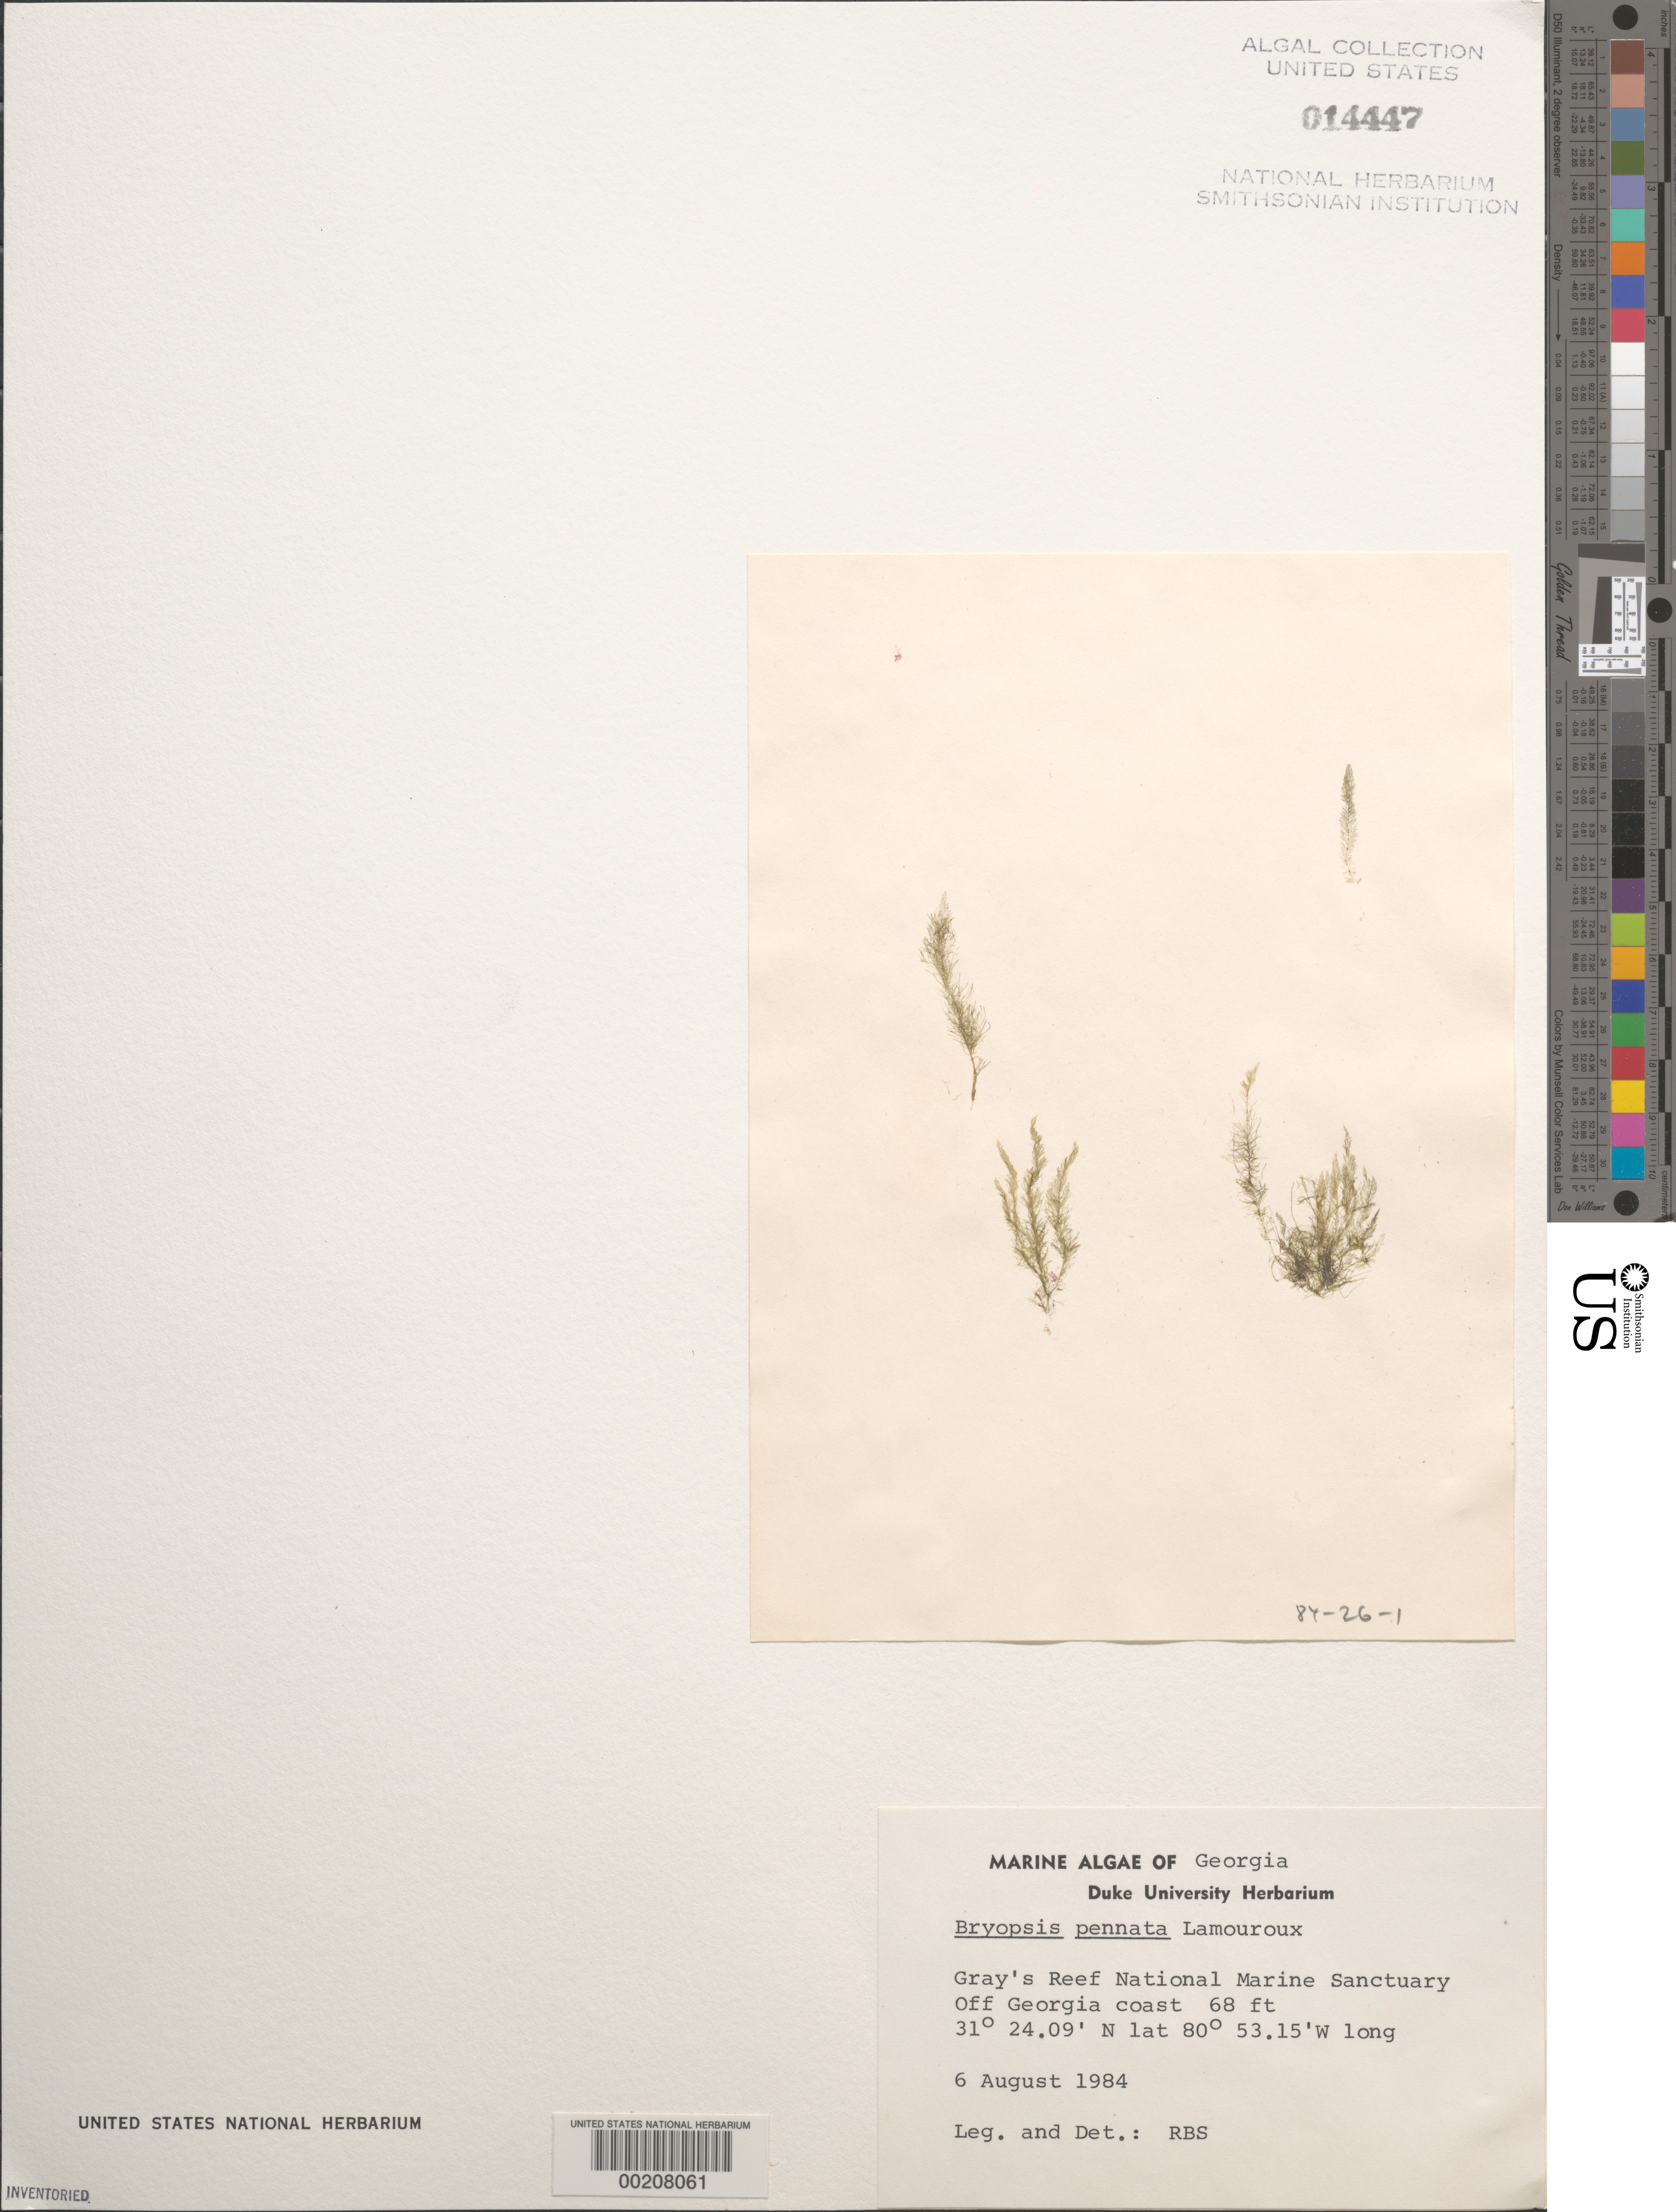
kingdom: Plantae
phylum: Chlorophyta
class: Ulvophyceae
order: Bryopsidales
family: Bryopsidaceae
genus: Bryopsis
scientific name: Bryopsis pennata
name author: J.V.Lamouroux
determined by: Searles, R. B.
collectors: R. Searles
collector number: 84-26-1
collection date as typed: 06 Aug 1984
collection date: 1984-08-06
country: United States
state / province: Georgia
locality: Gray's Reef National Marine Sanctuary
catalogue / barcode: US 14447